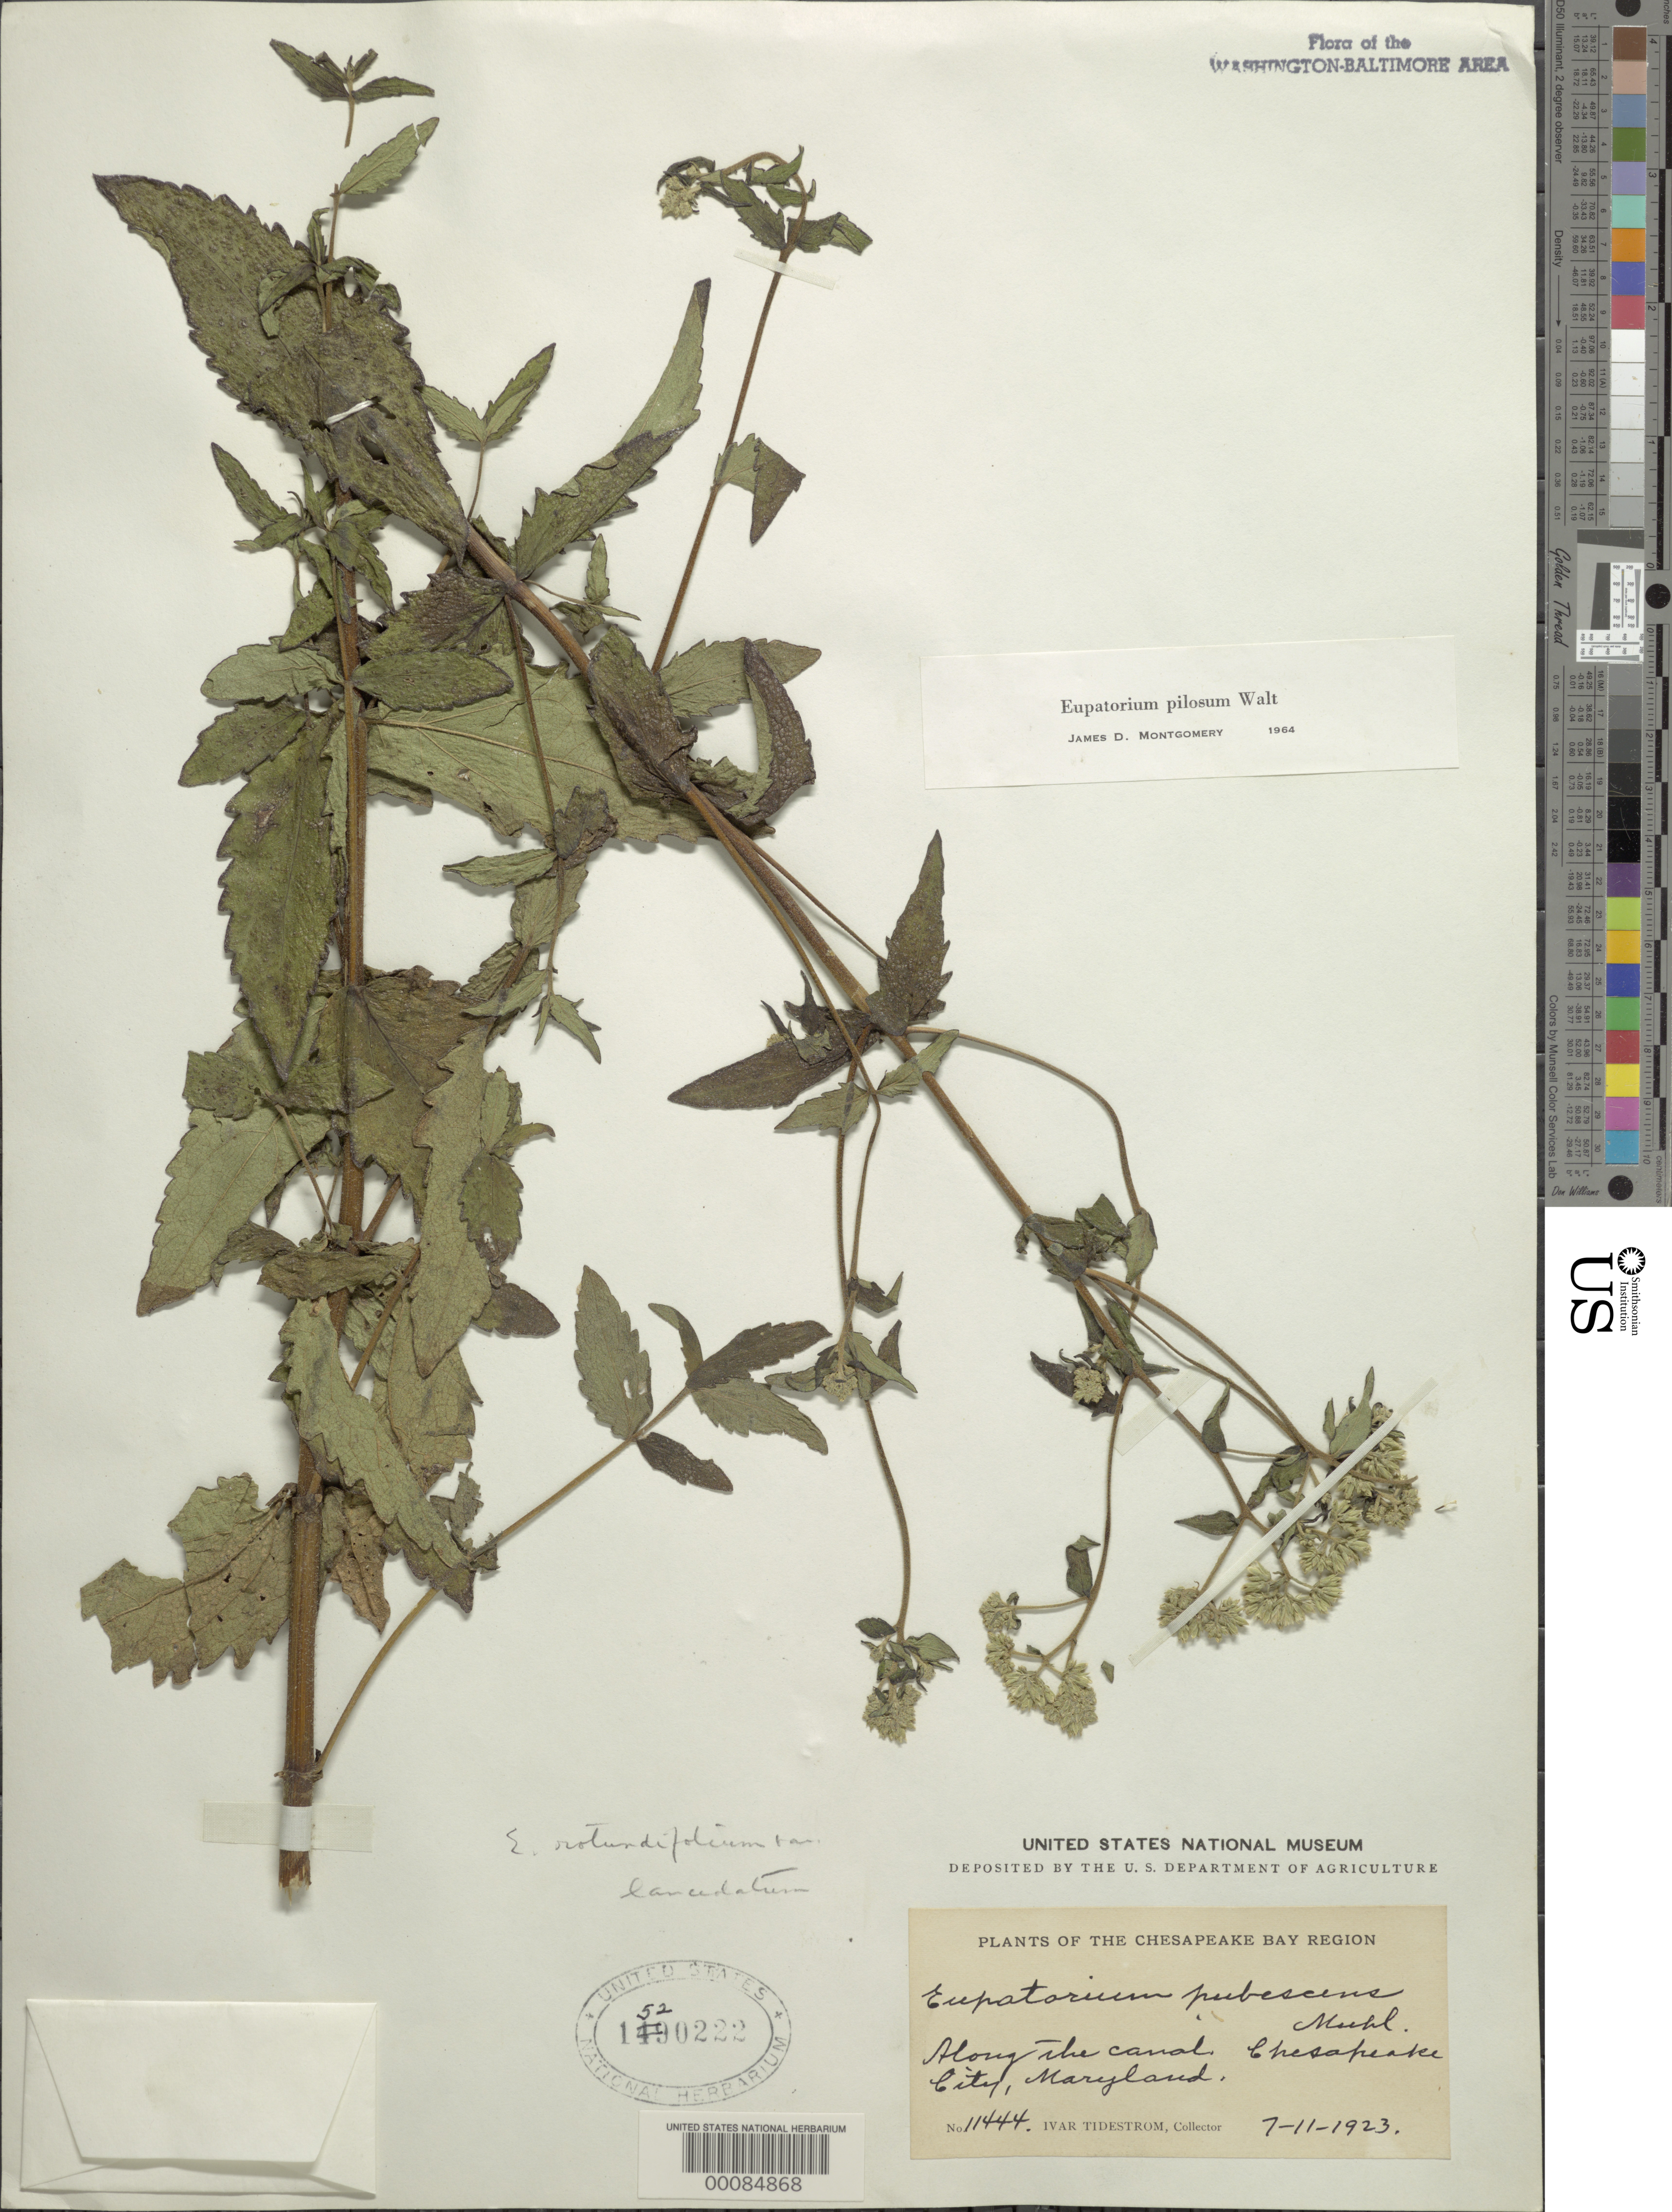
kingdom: Plantae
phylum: Tracheophyta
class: Magnoliopsida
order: Asterales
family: Asteraceae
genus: Eupatorium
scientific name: Eupatorium pilosum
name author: Walter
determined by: Montgomery, J. D.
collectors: I. F. Tidestrom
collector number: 11444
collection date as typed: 11 Jun 1923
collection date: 1923-06-11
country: United States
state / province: Maryland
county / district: Cecil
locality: Chesapeake City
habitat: Along the canal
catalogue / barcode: US 1520222